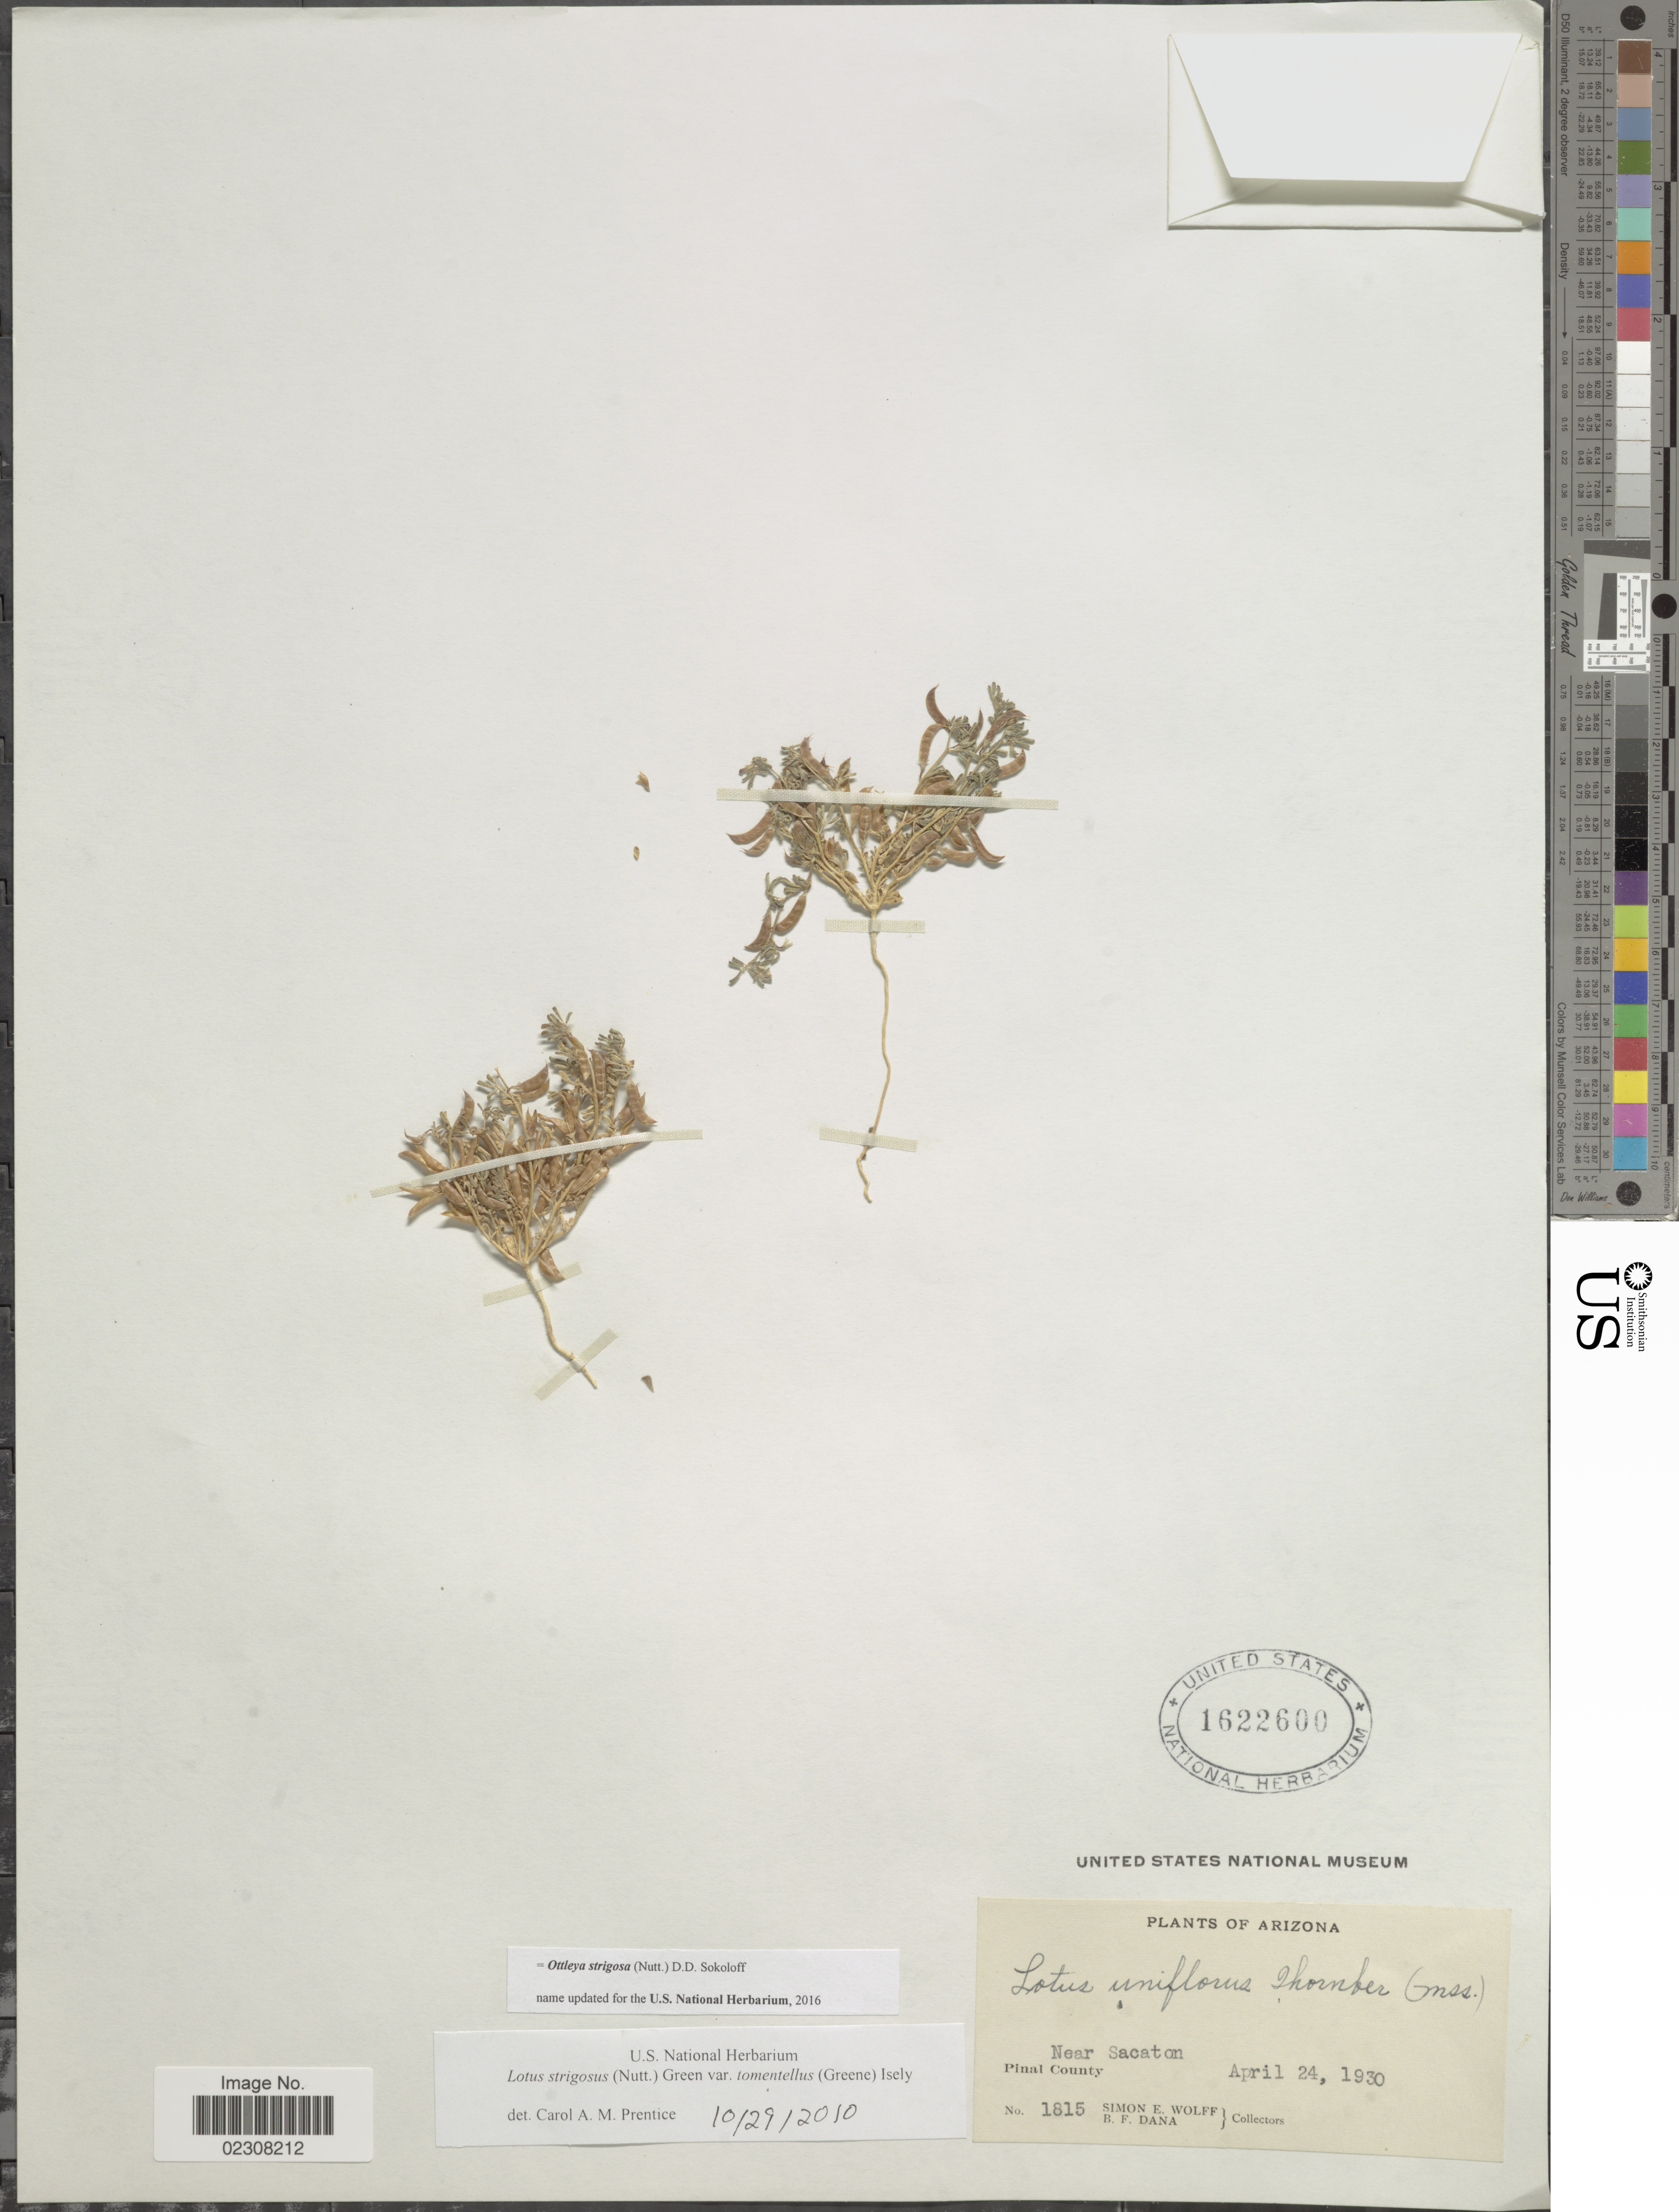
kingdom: Plantae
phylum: Tracheophyta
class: Magnoliopsida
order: Fabales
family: Fabaceae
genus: Ottleya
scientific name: Ottleya strigosa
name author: (Nutt.) D.D. Sokoloff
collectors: S. E. Wolff & B. Dana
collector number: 1815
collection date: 1930-04-24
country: United States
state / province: Arizona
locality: Near Sacaton, Pinal County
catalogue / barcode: US 1622600